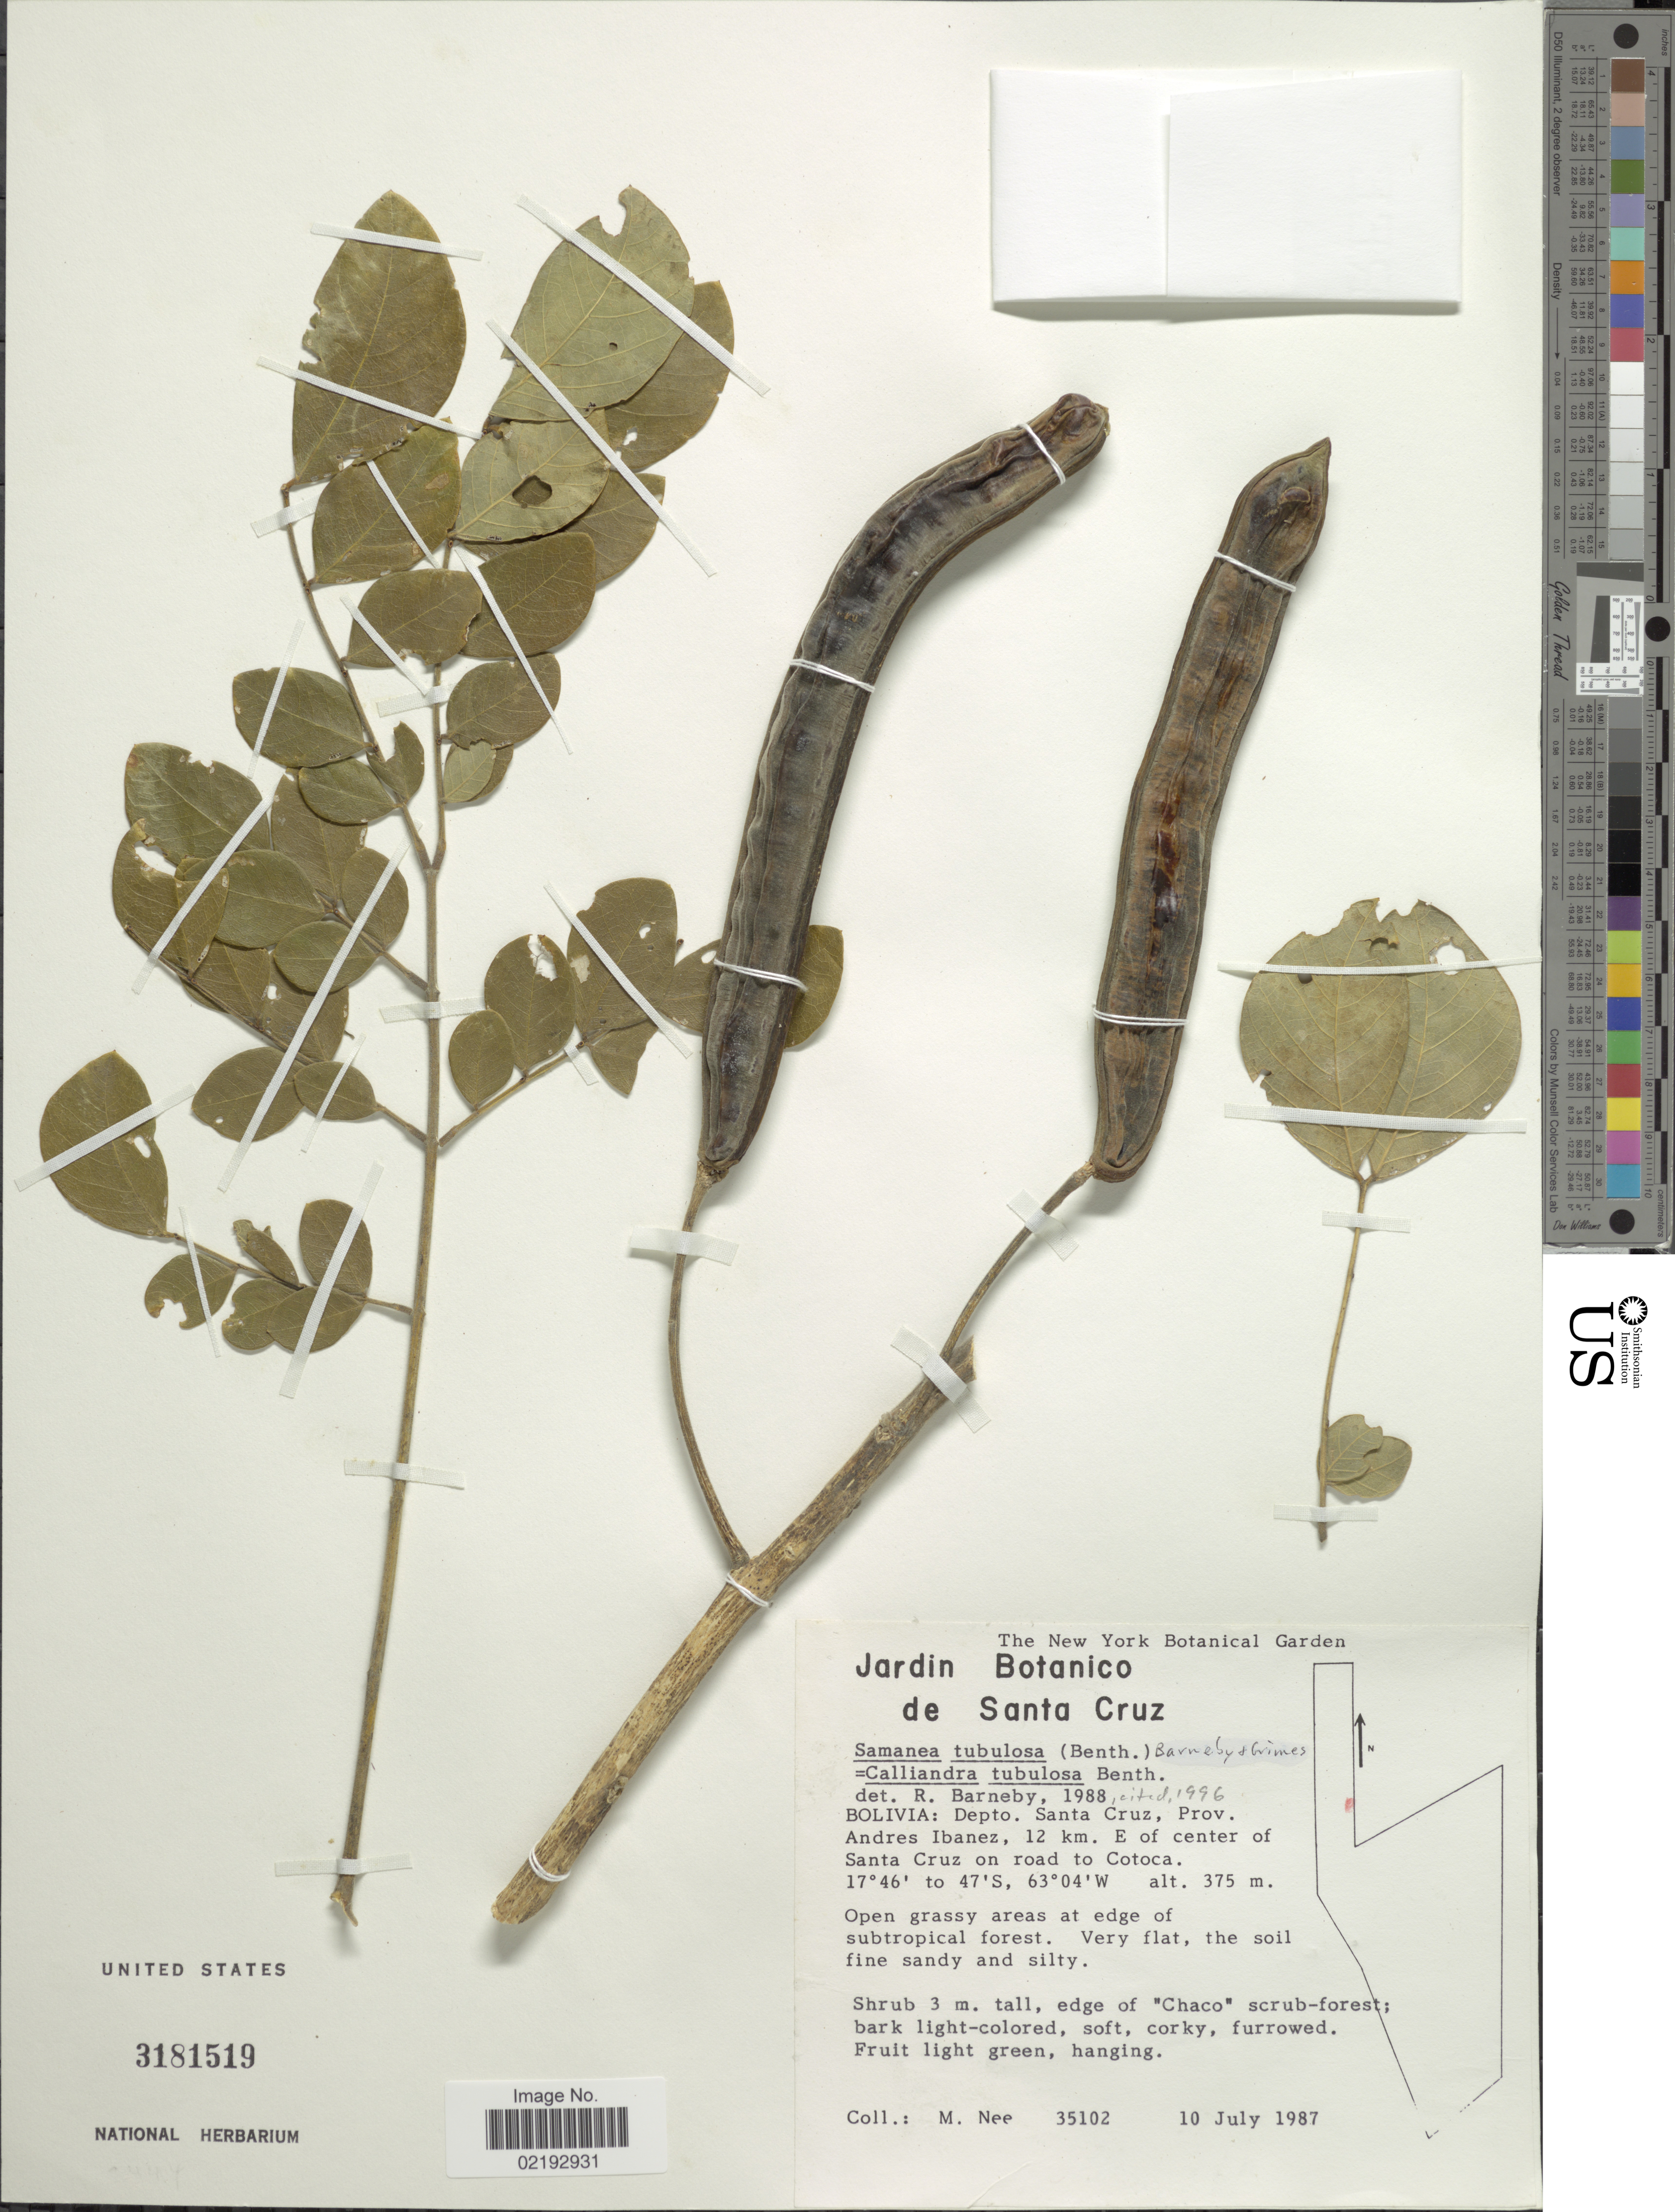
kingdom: Plantae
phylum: Tracheophyta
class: Magnoliopsida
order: Fabales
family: Fabaceae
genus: Samanea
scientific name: Samanea tubulosa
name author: (Benth.) Barneby & J.W. Grimes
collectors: M. Nee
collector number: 35102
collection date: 1987-07-10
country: Bolivia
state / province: Santa Cruz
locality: Prov. Andres Ibanez, 12 km E of center of Santa Cruz on road to Cotoca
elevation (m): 375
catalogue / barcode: US 3181519